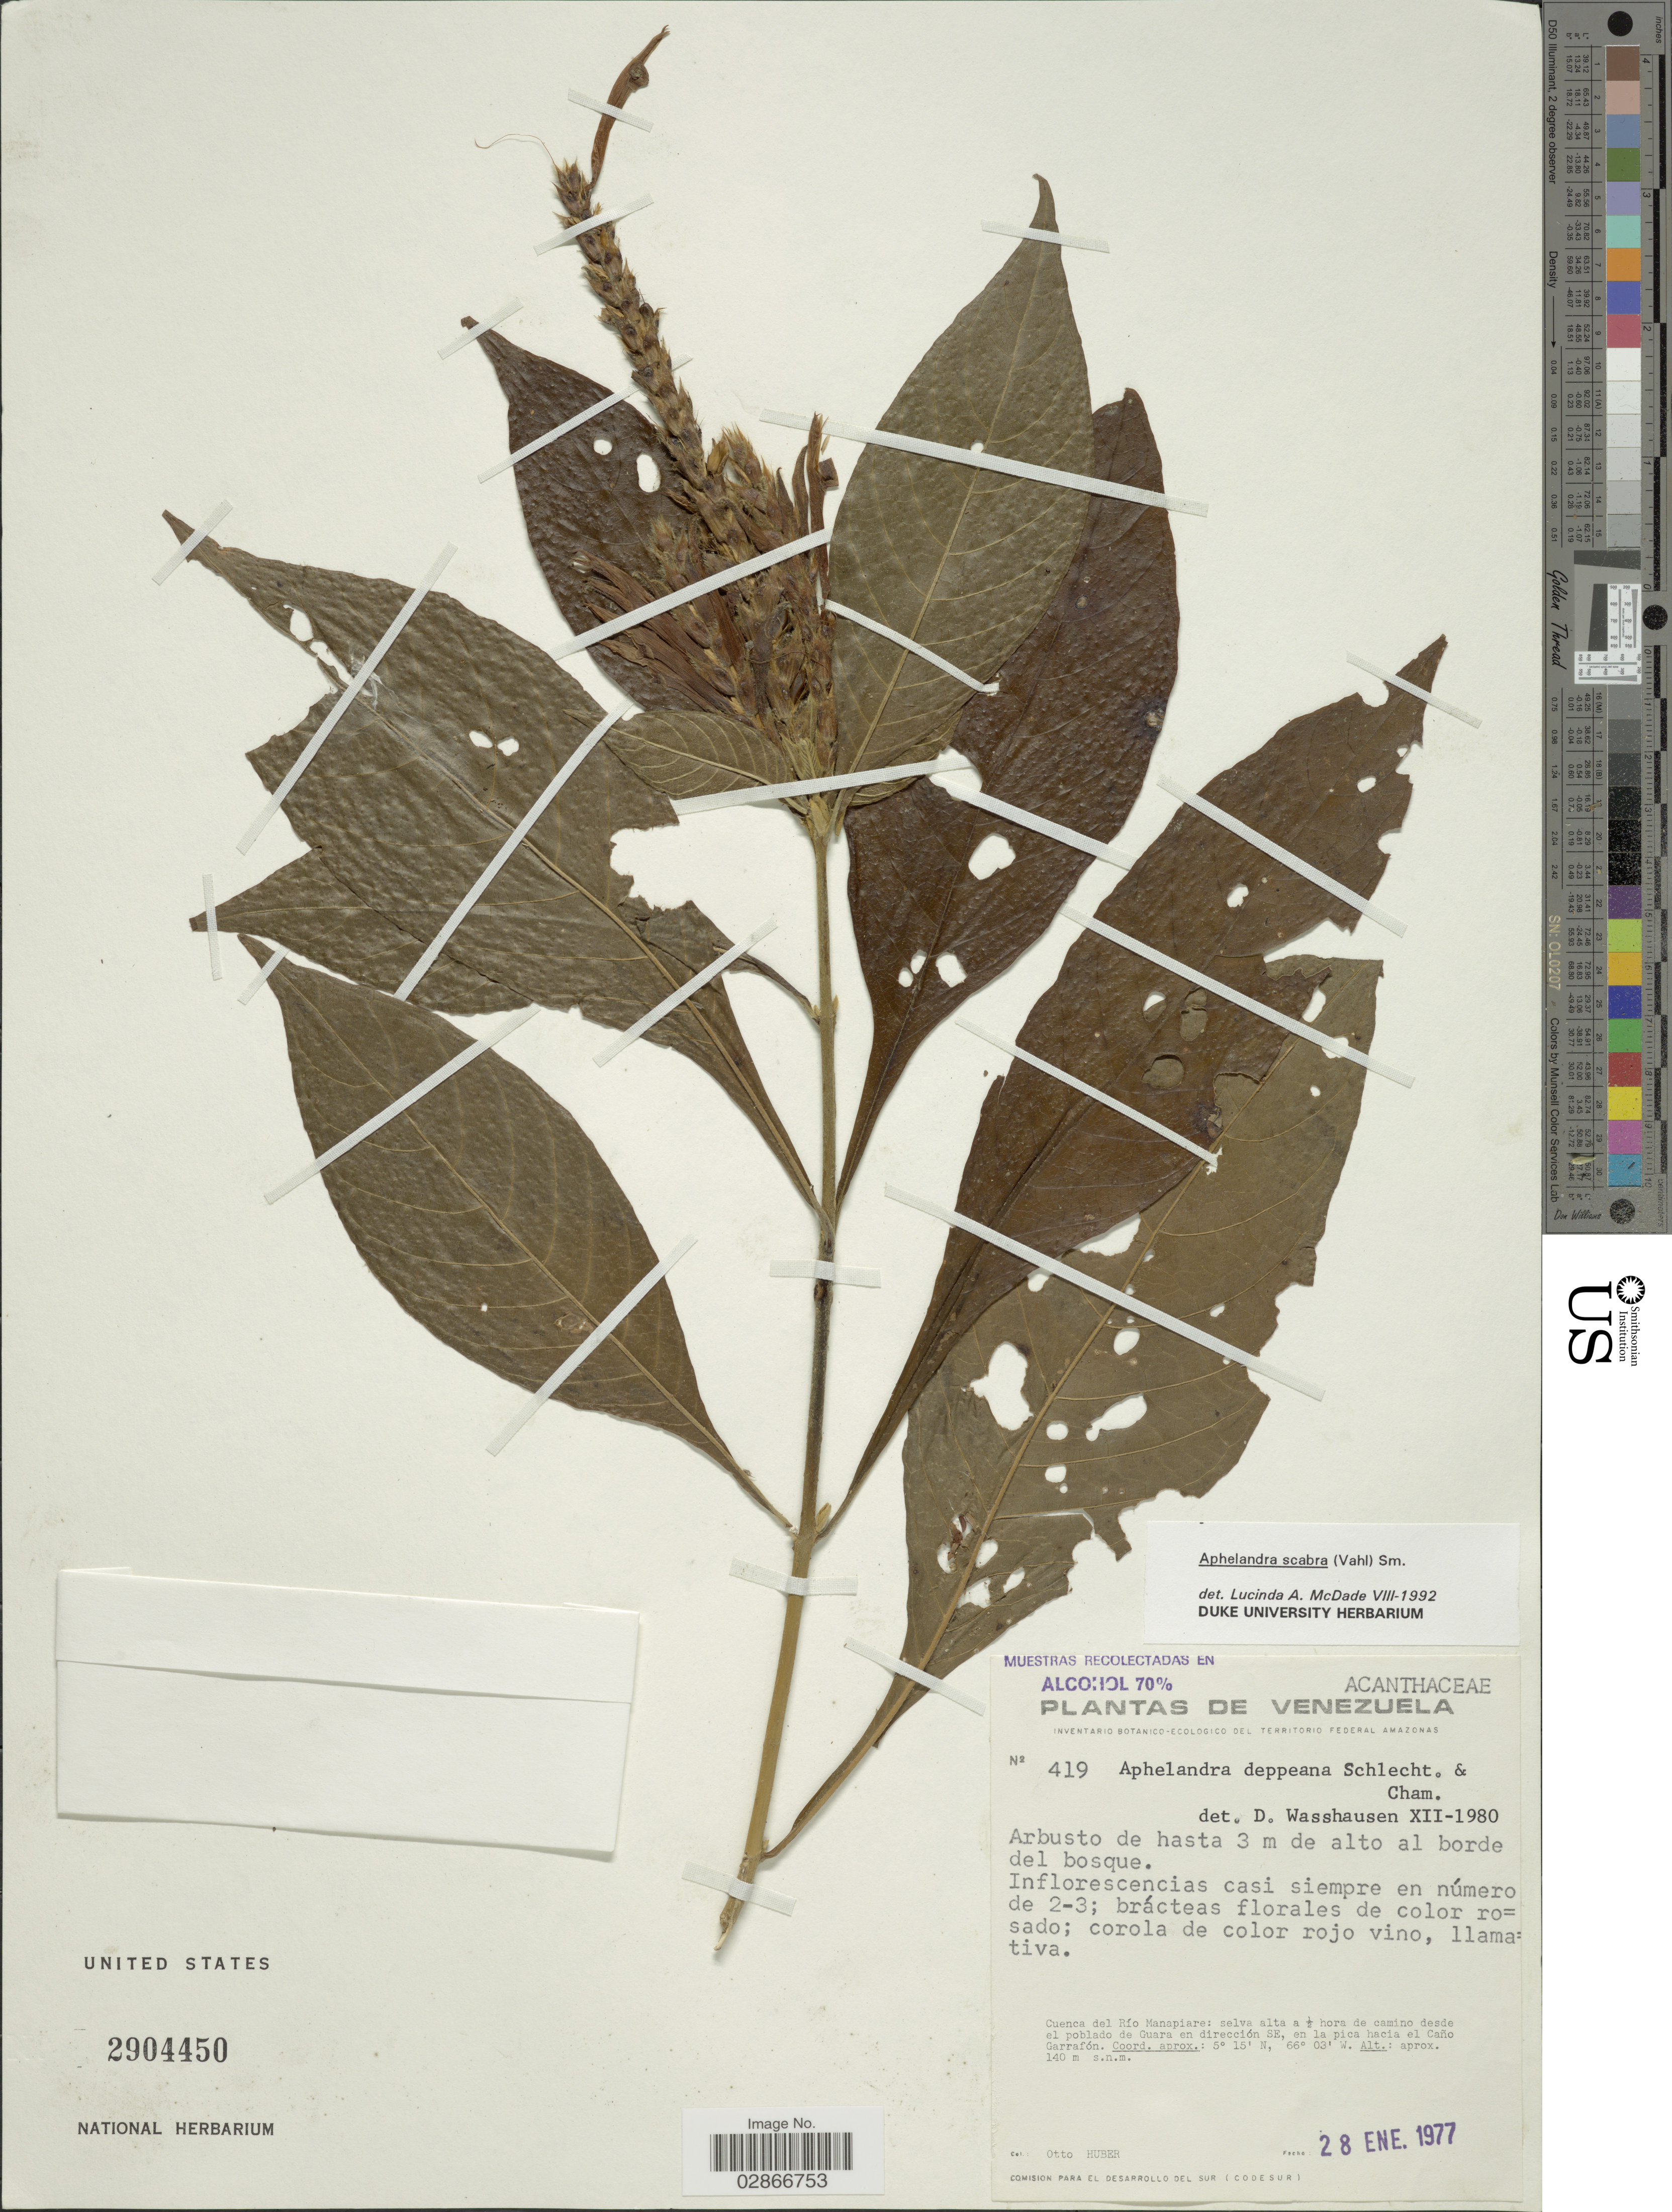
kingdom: Plantae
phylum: Tracheophyta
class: Magnoliopsida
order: Lamiales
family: Acanthaceae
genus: Aphelandra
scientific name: Aphelandra deppeana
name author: Schltdl. & Cham.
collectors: O. Huber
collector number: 419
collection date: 1977-01-28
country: Venezuela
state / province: Amazonas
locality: Cuenca del Río Manapíare: selva alta a ½ hora de camino desde al poblado de Guara en dirección SE, en la pica hacia el Caño Garrafón.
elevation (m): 140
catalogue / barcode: US 2904450